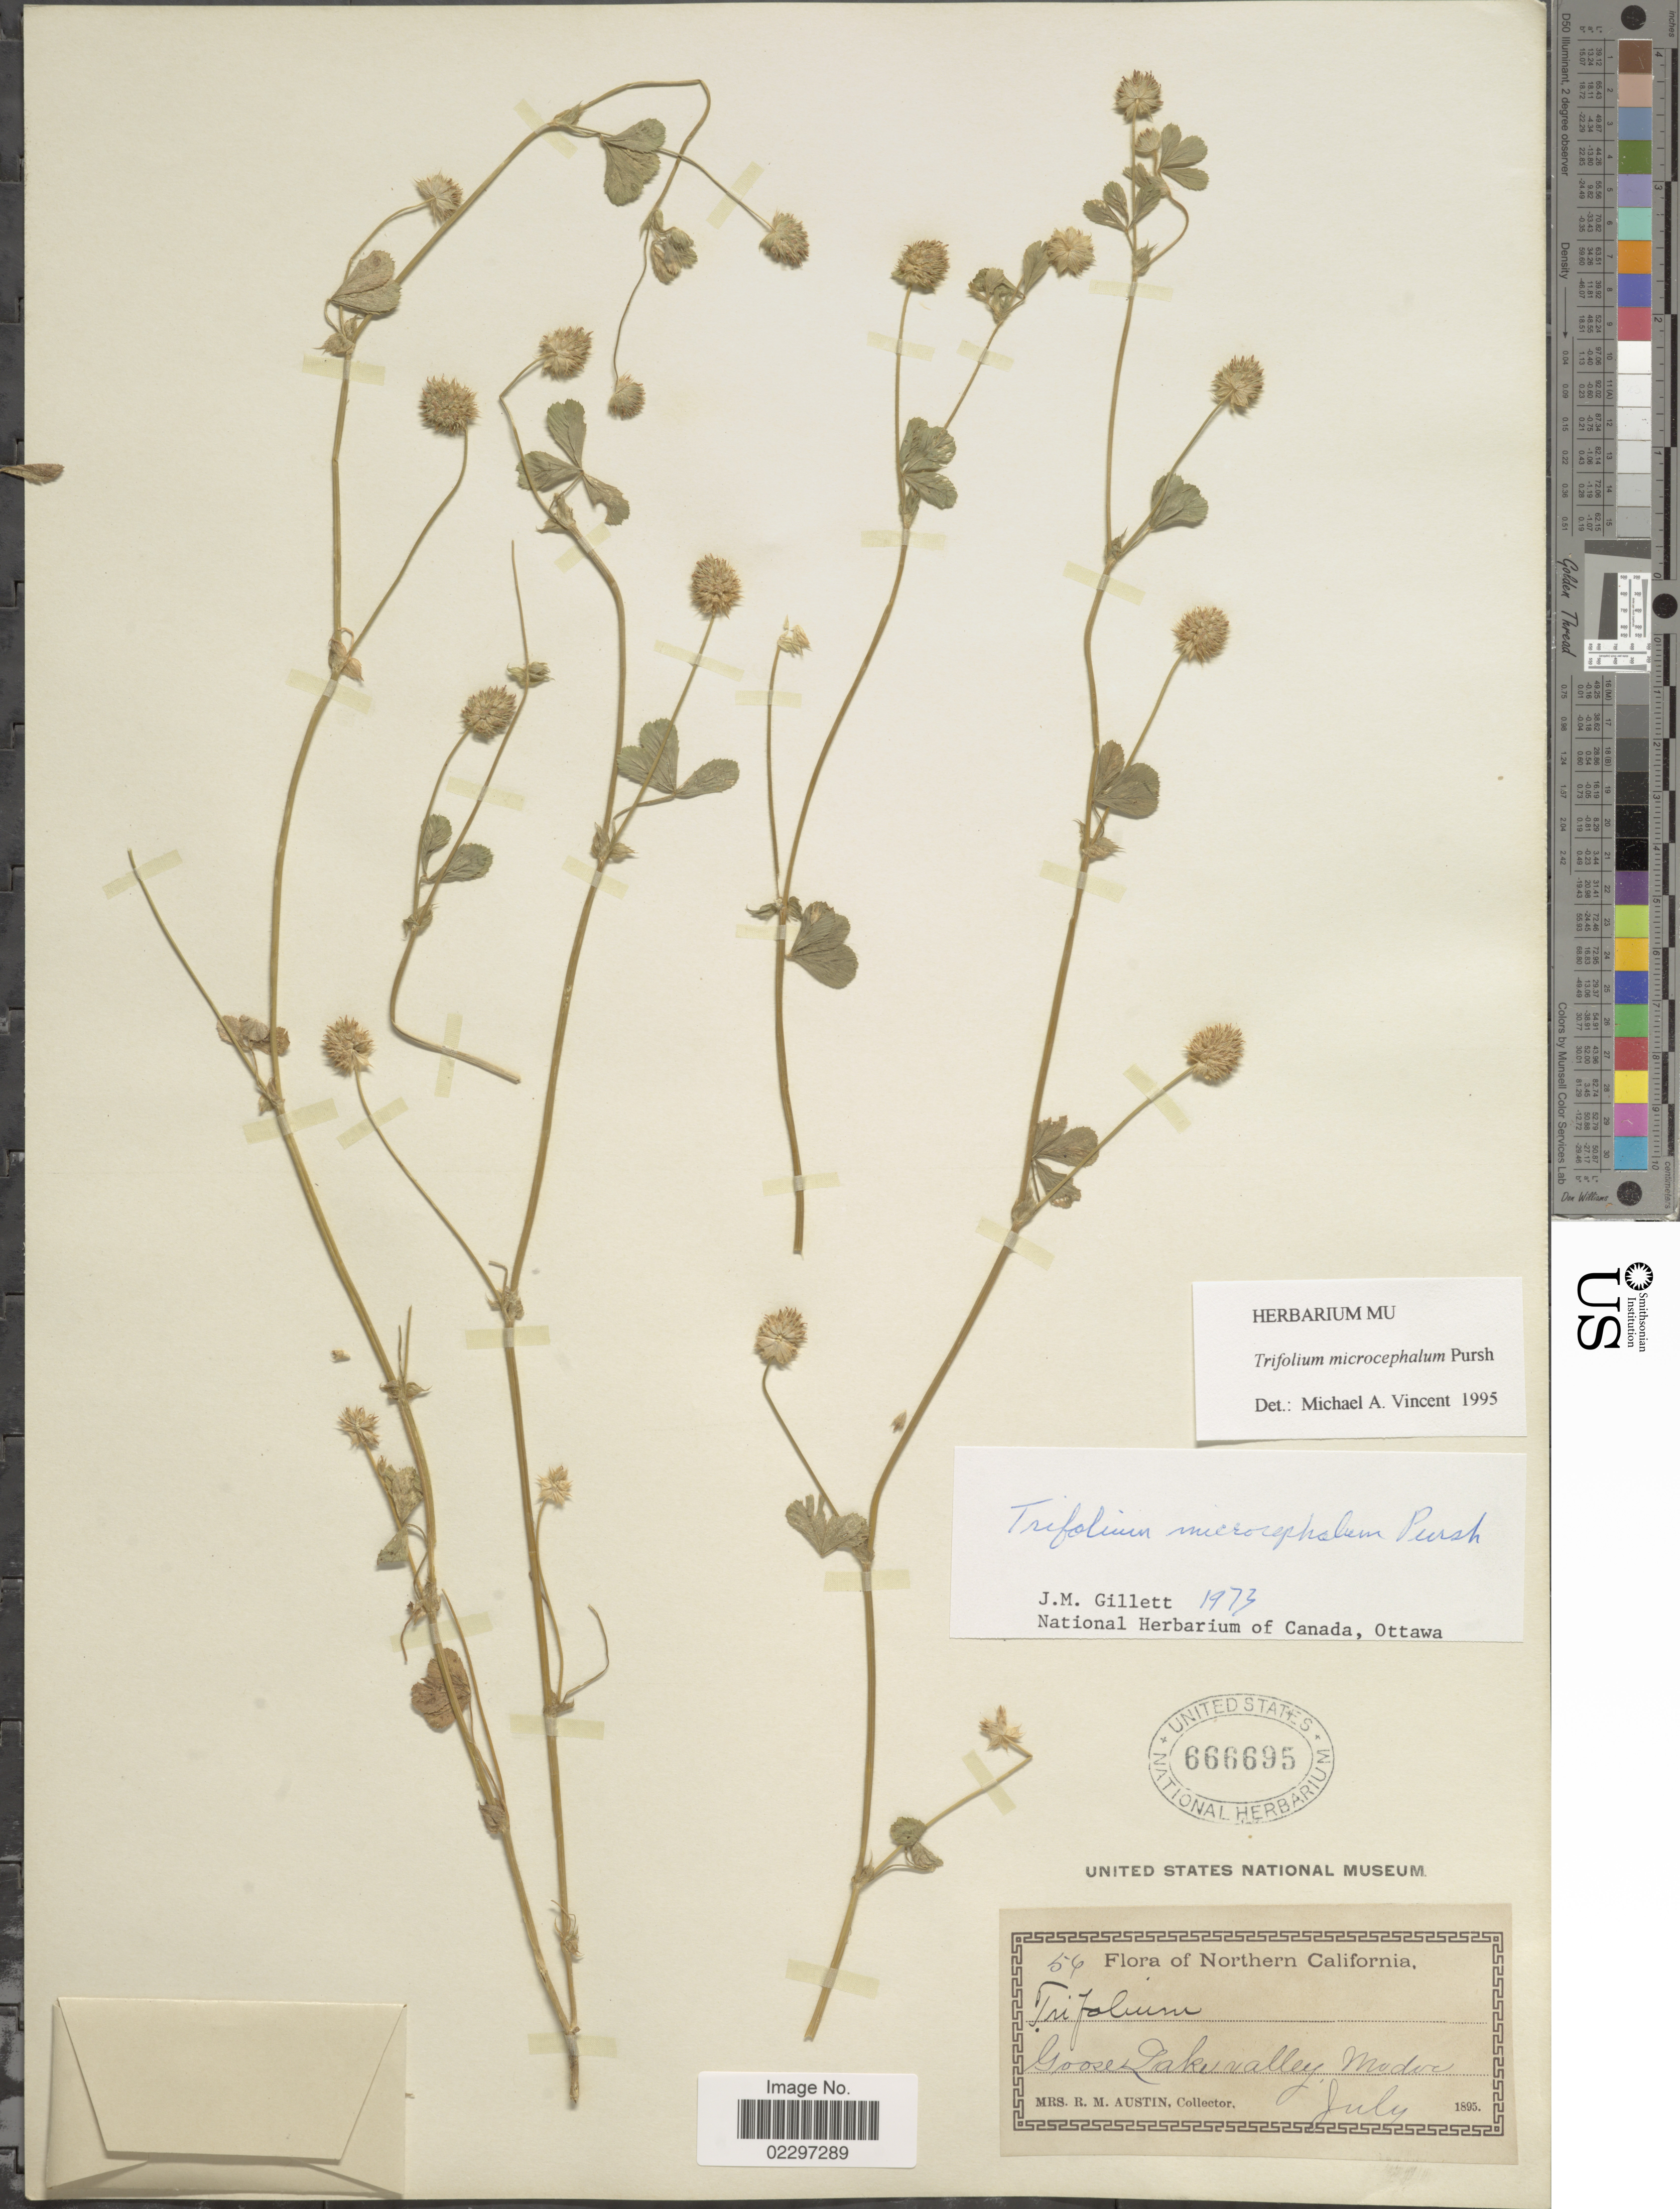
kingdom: Plantae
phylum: Tracheophyta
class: Magnoliopsida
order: Fabales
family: Fabaceae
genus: Trifolium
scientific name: Trifolium microcephalum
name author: Pursh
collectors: R. Austin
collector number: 56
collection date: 1895-07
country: United States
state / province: California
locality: Northern California. Goose Lake valley, Modoc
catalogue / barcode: US 666695